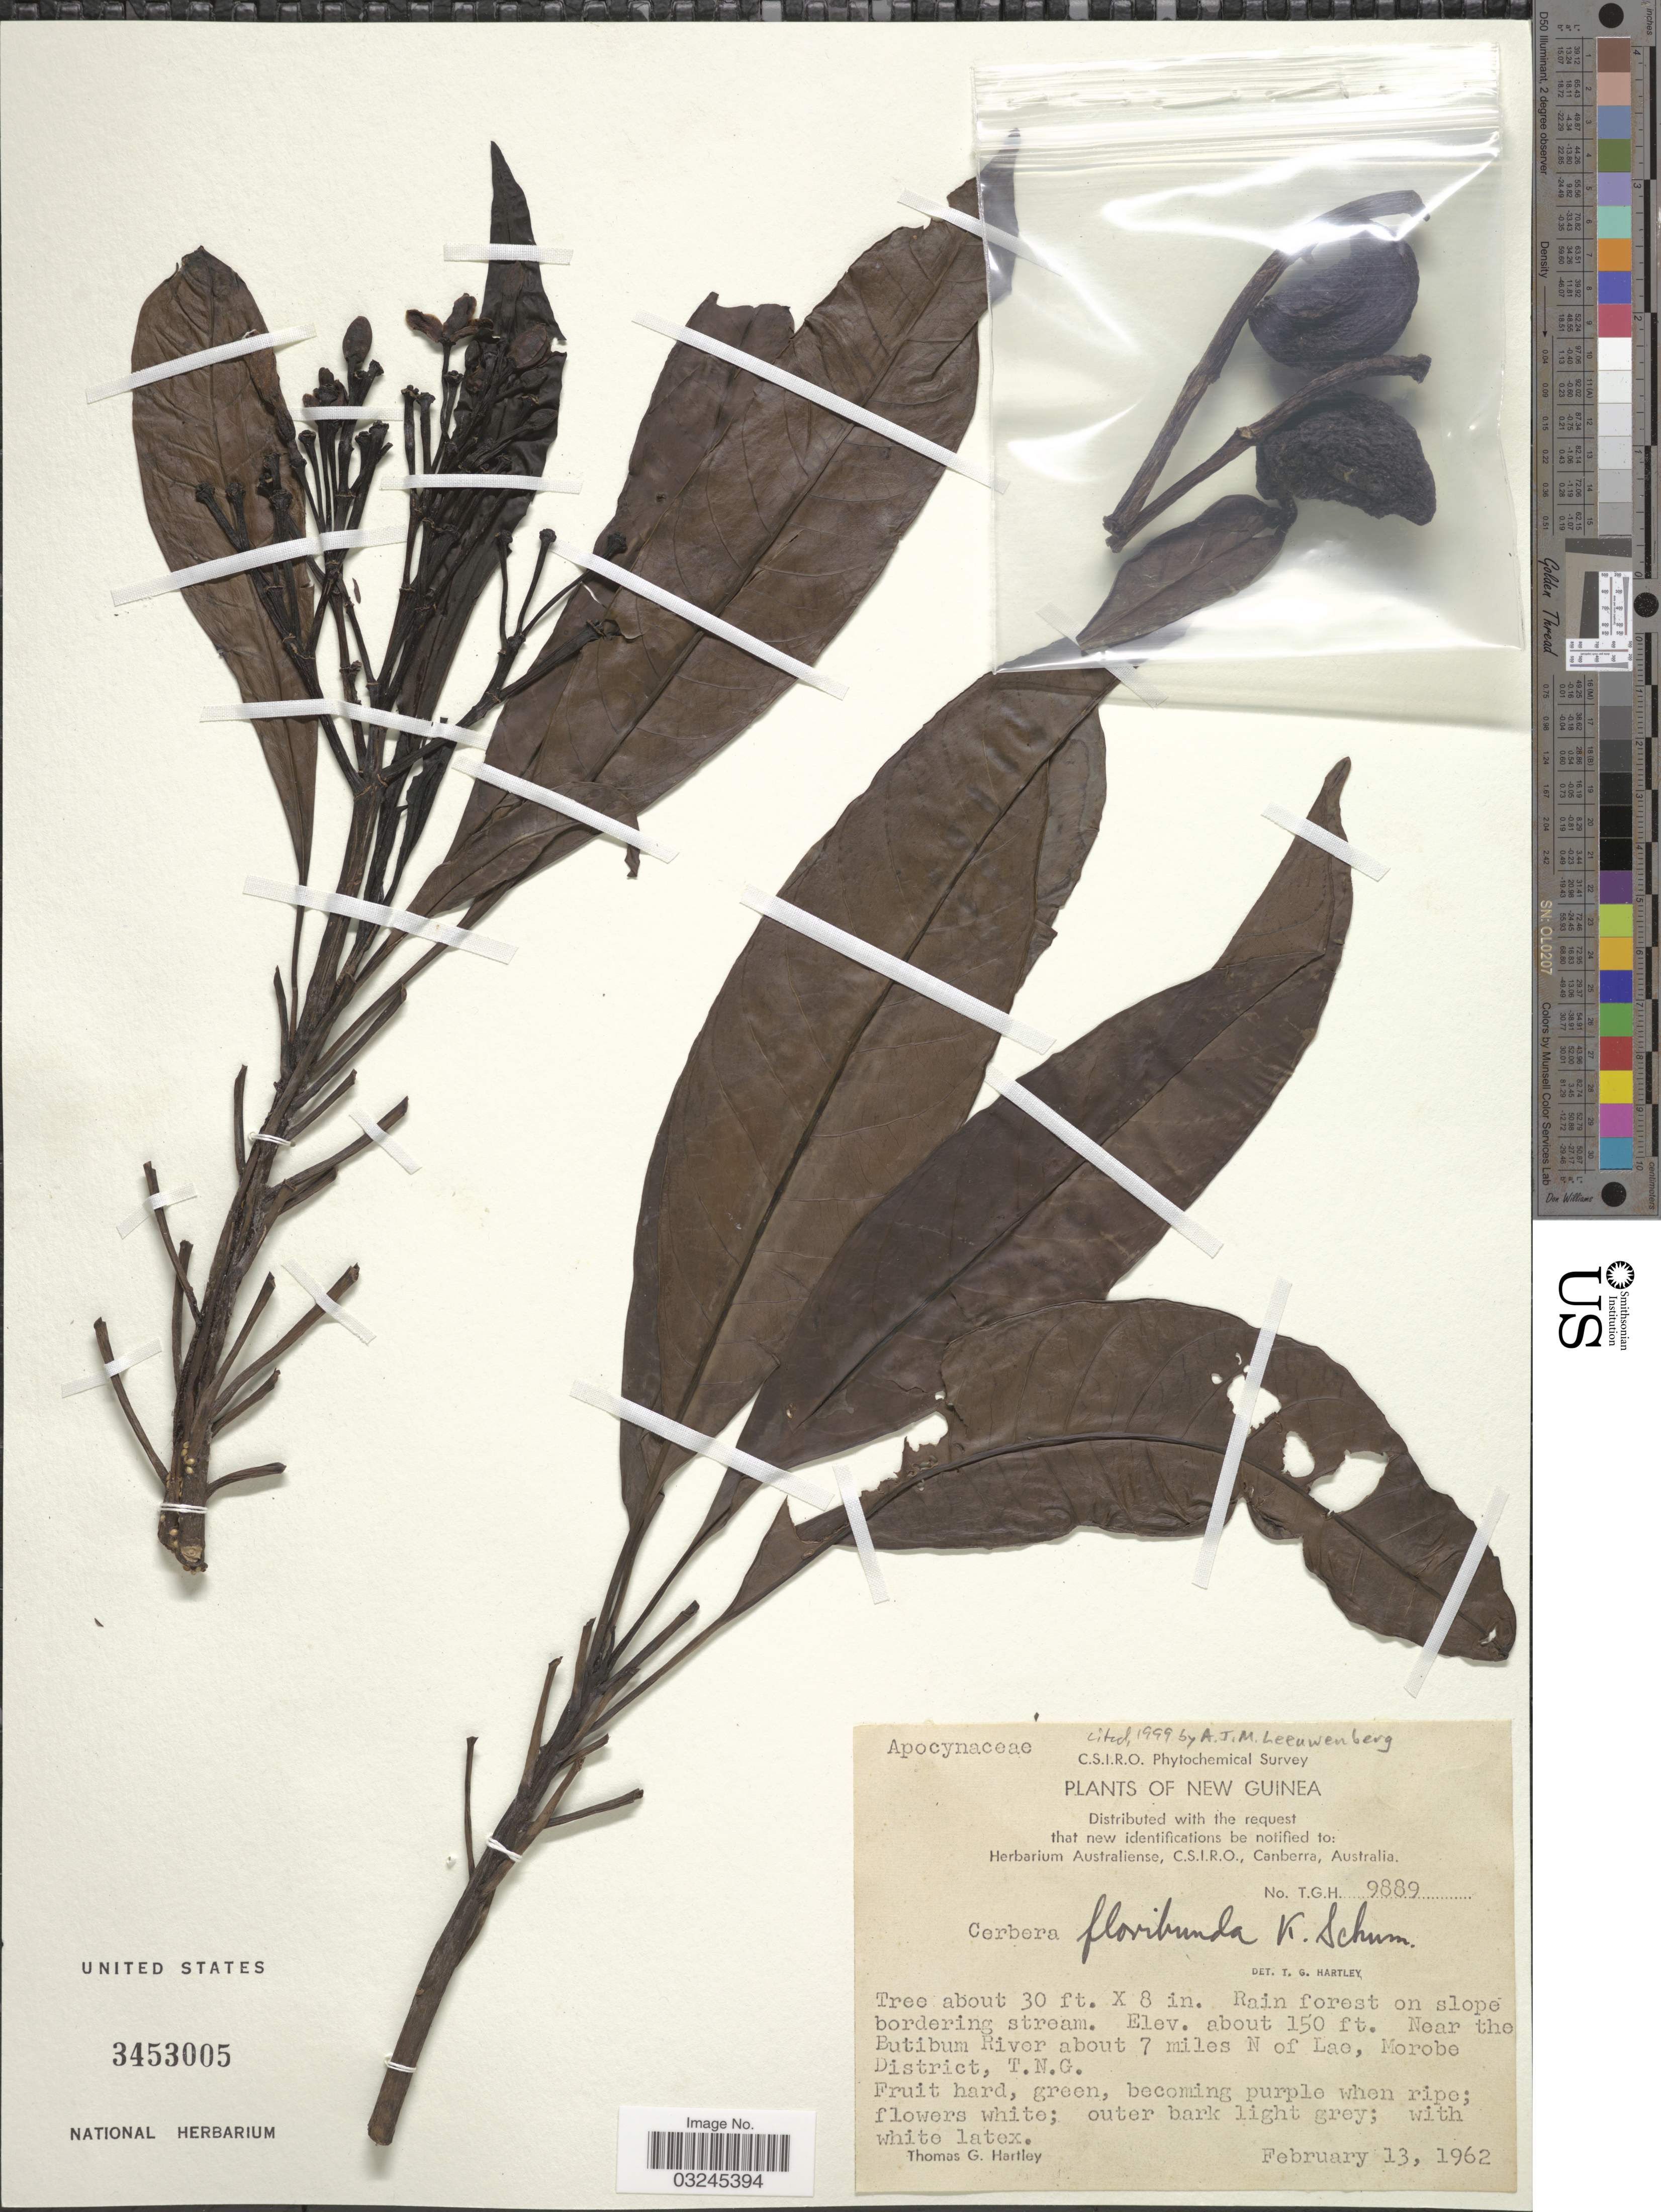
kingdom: Plantae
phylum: Tracheophyta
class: Magnoliopsida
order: Gentianales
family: Apocynaceae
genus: Cerbera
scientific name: Cerbera floribunda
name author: K. Schum.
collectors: T. G. Hartley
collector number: TGH9889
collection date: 1962-02-13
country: Papua New Guinea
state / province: Morobe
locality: New Guinea. Near the Butibum River about 7 miles N of Lae, Morobe District, T.N.G.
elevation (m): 46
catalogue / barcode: US 3453005